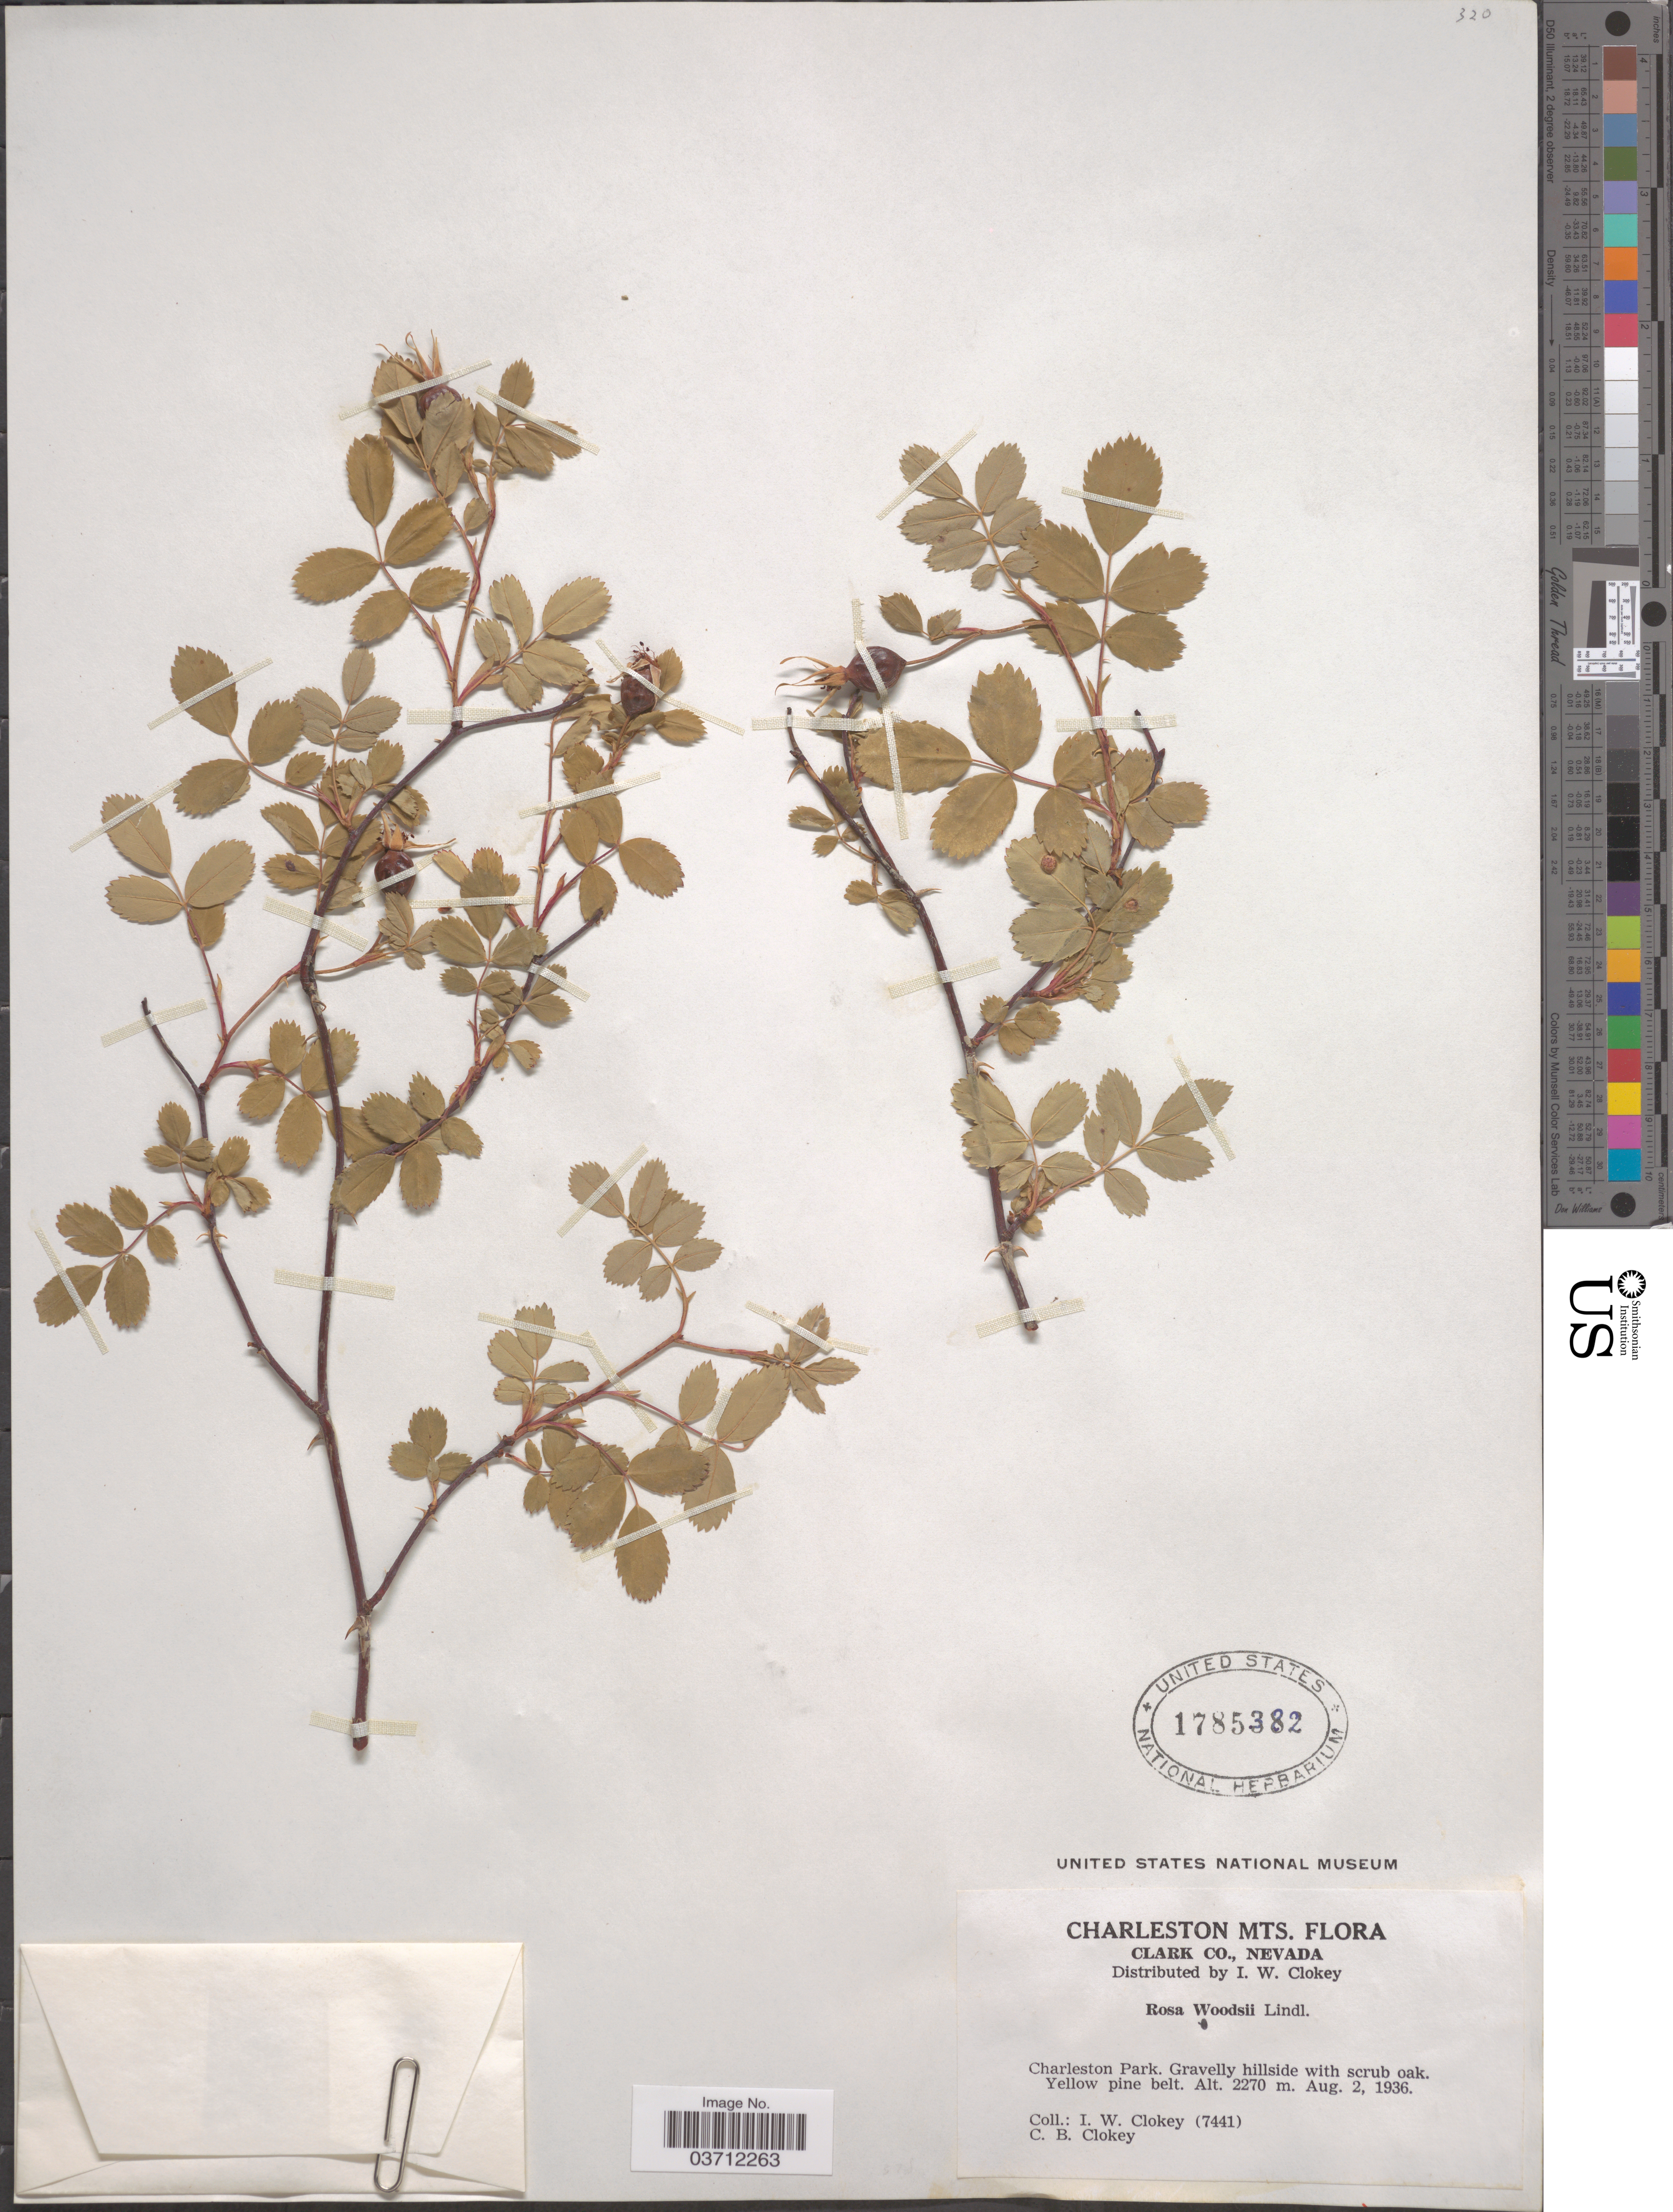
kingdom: Plantae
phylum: Tracheophyta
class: Magnoliopsida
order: Rosales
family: Rosaceae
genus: Rosa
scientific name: Rosa woodsii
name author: Lindl.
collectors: I. W. Clokey & C. Clokey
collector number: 7441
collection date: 1936-08-02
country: United States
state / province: Nevada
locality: Charleston Mts. Charleston Park. Clark Co.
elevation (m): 2270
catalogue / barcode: US 1785382